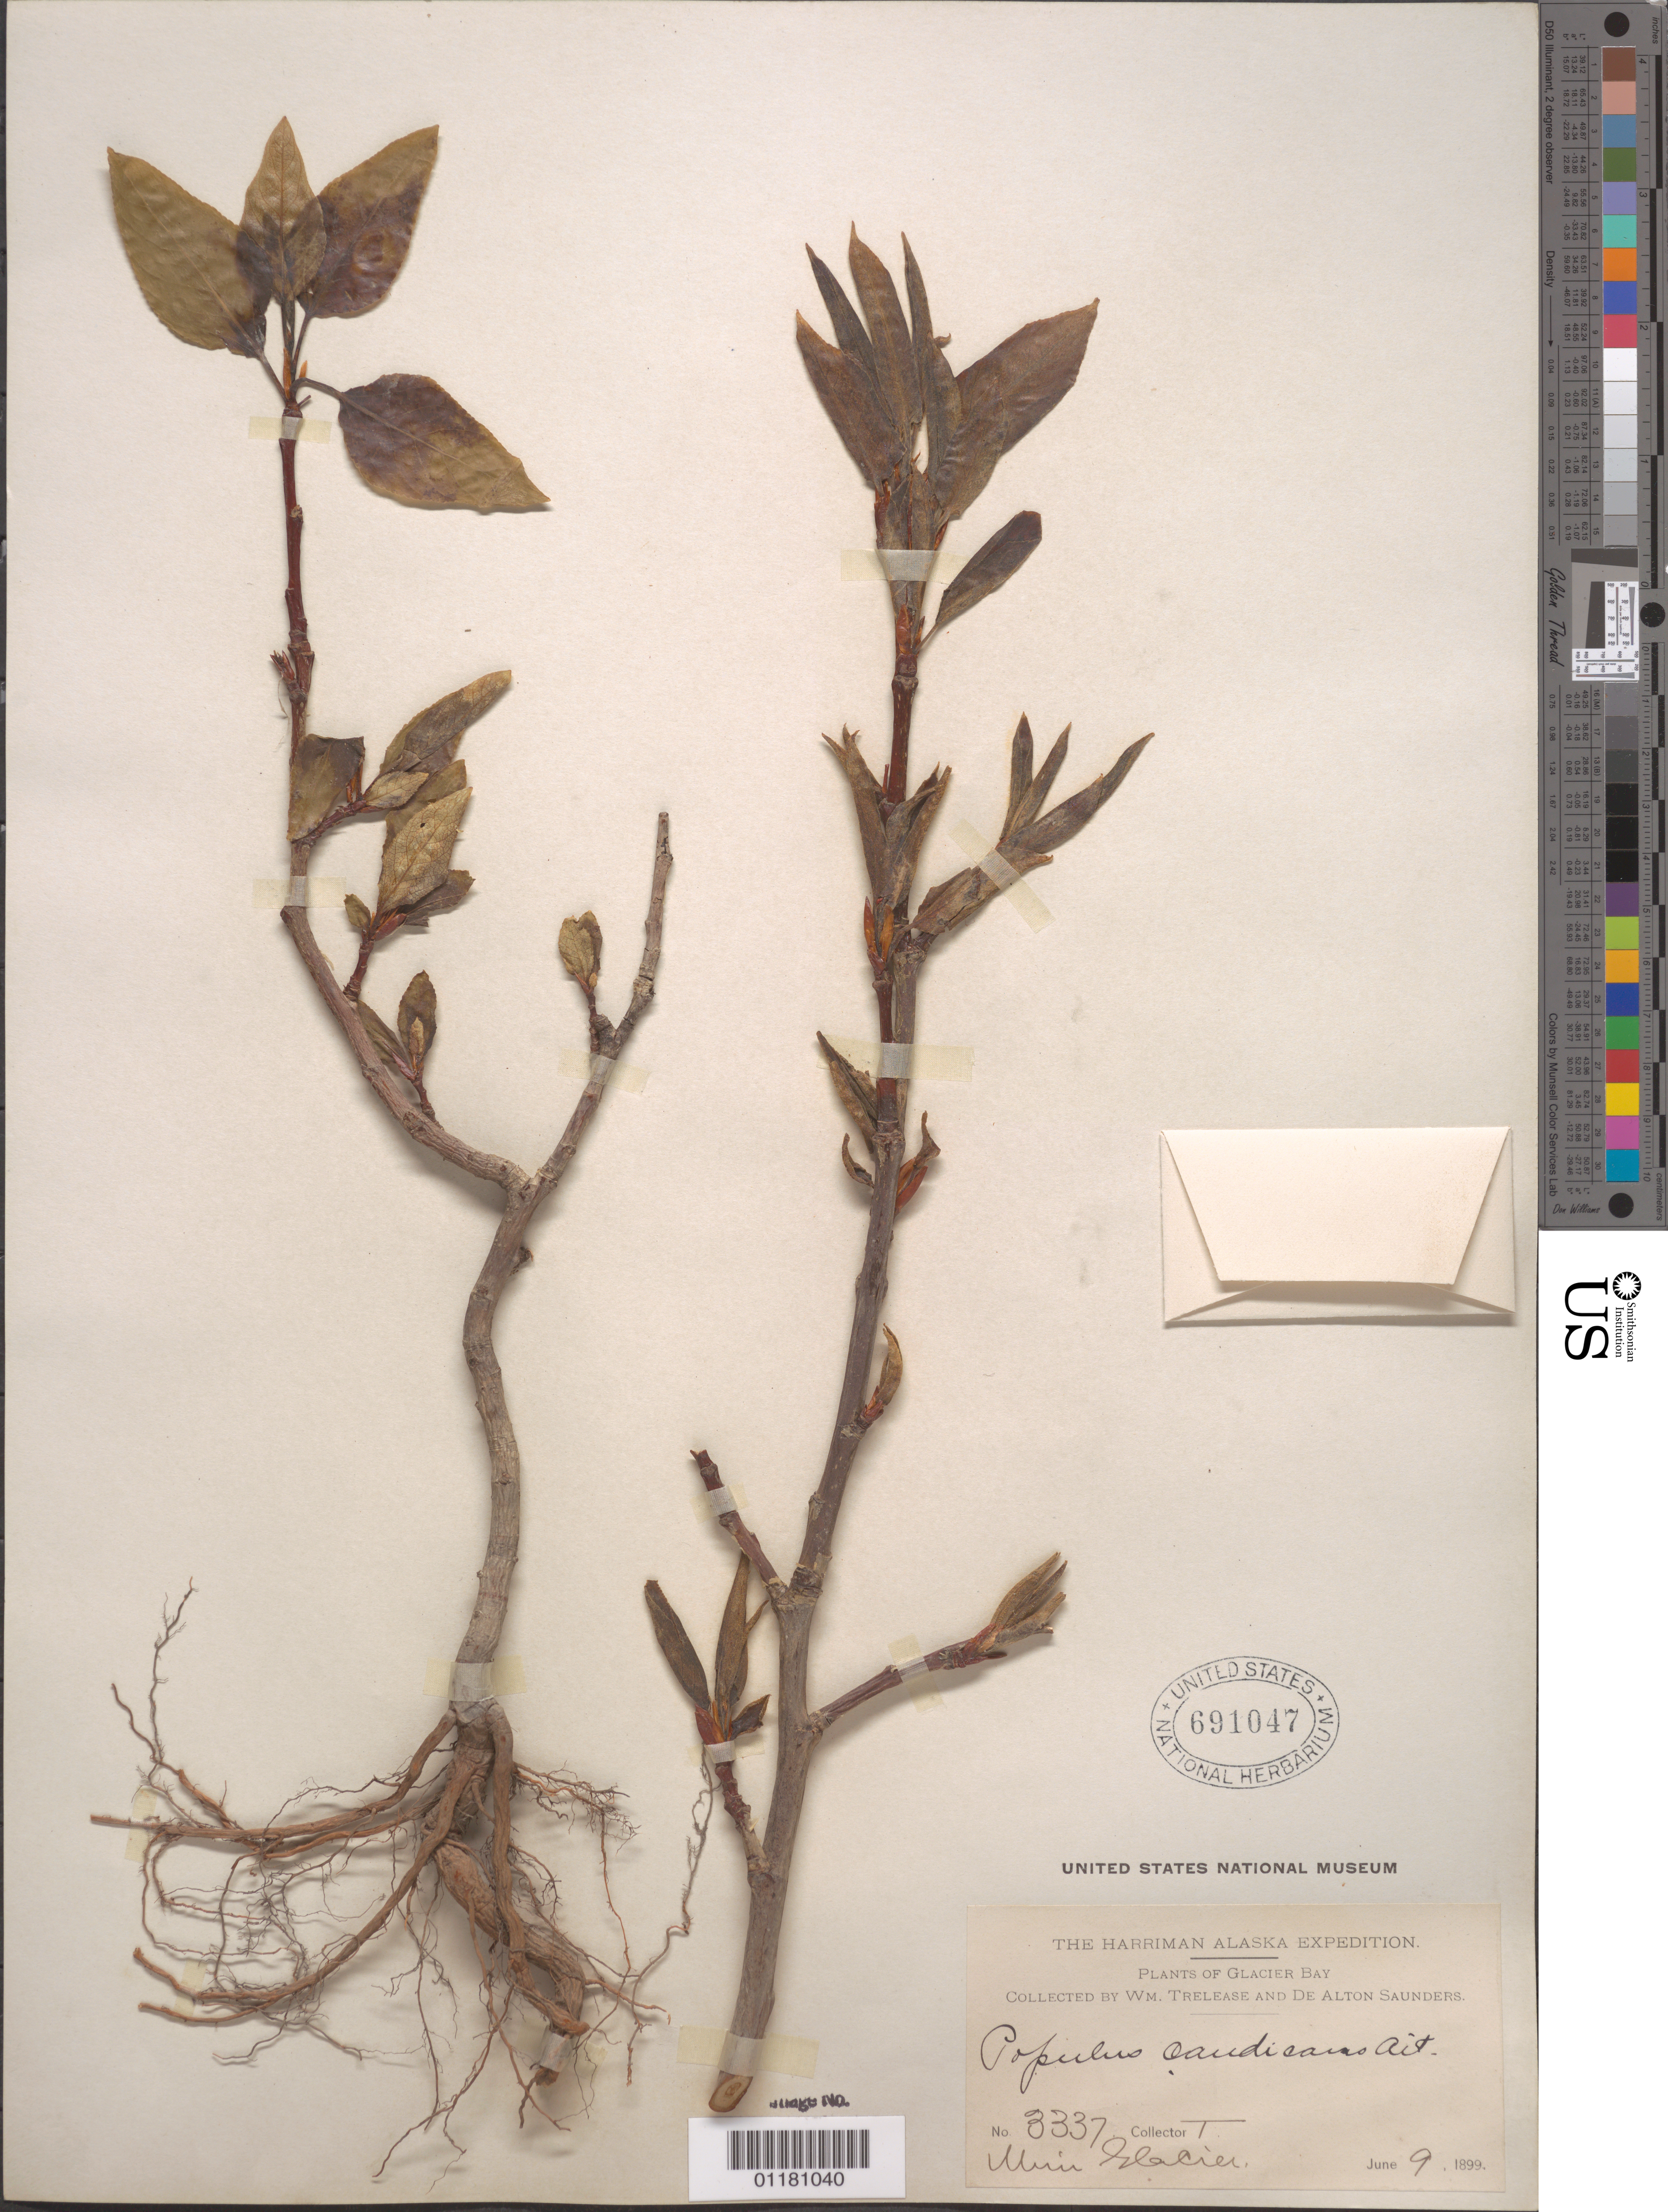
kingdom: Plantae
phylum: Tracheophyta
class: Magnoliopsida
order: Malpighiales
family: Salicaceae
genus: Populus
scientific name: Populus candicans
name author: Aiton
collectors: W. Trelease & D. Saunders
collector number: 3337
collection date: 1899-06-09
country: United States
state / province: Alaska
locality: Muir Glacier.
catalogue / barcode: US 691047